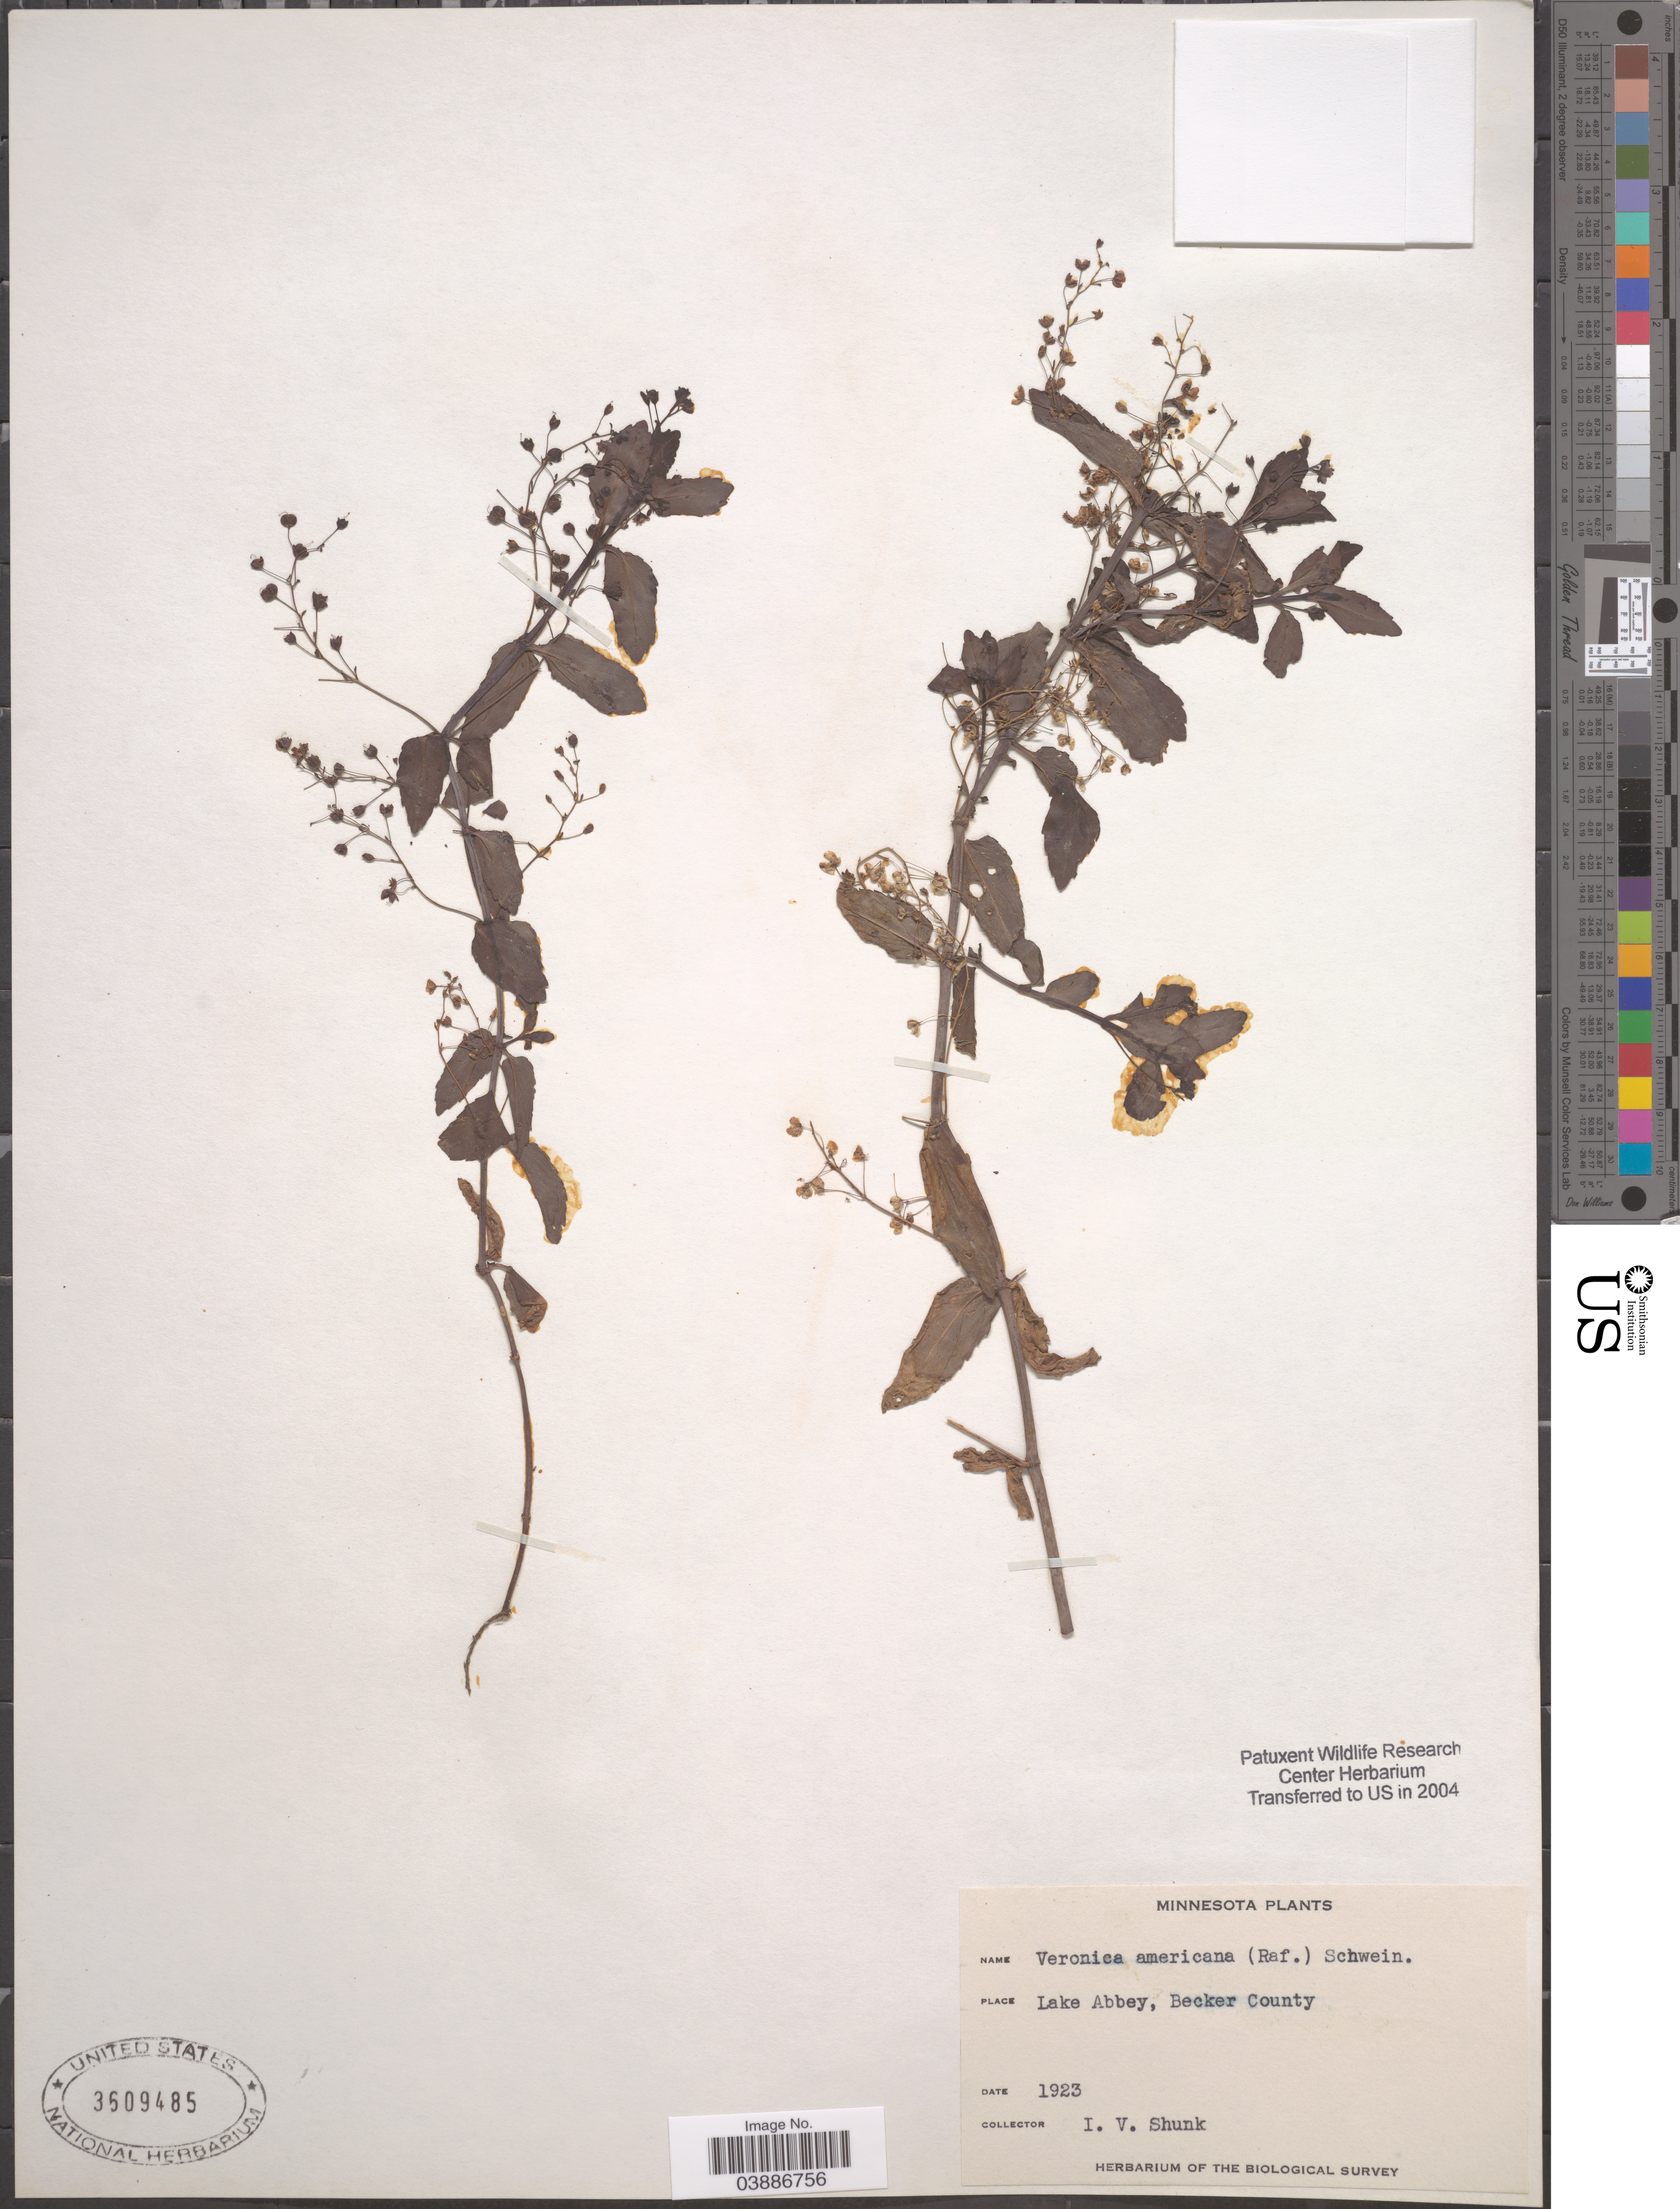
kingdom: Plantae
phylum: Tracheophyta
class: Magnoliopsida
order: Lamiales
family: Plantaginaceae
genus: Veronica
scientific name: Veronica americana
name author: Schwein. ex Benth.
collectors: I. Shunk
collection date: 1923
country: United States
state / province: Minnesota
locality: Lake Abbey, Becker County.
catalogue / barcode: US 3609485